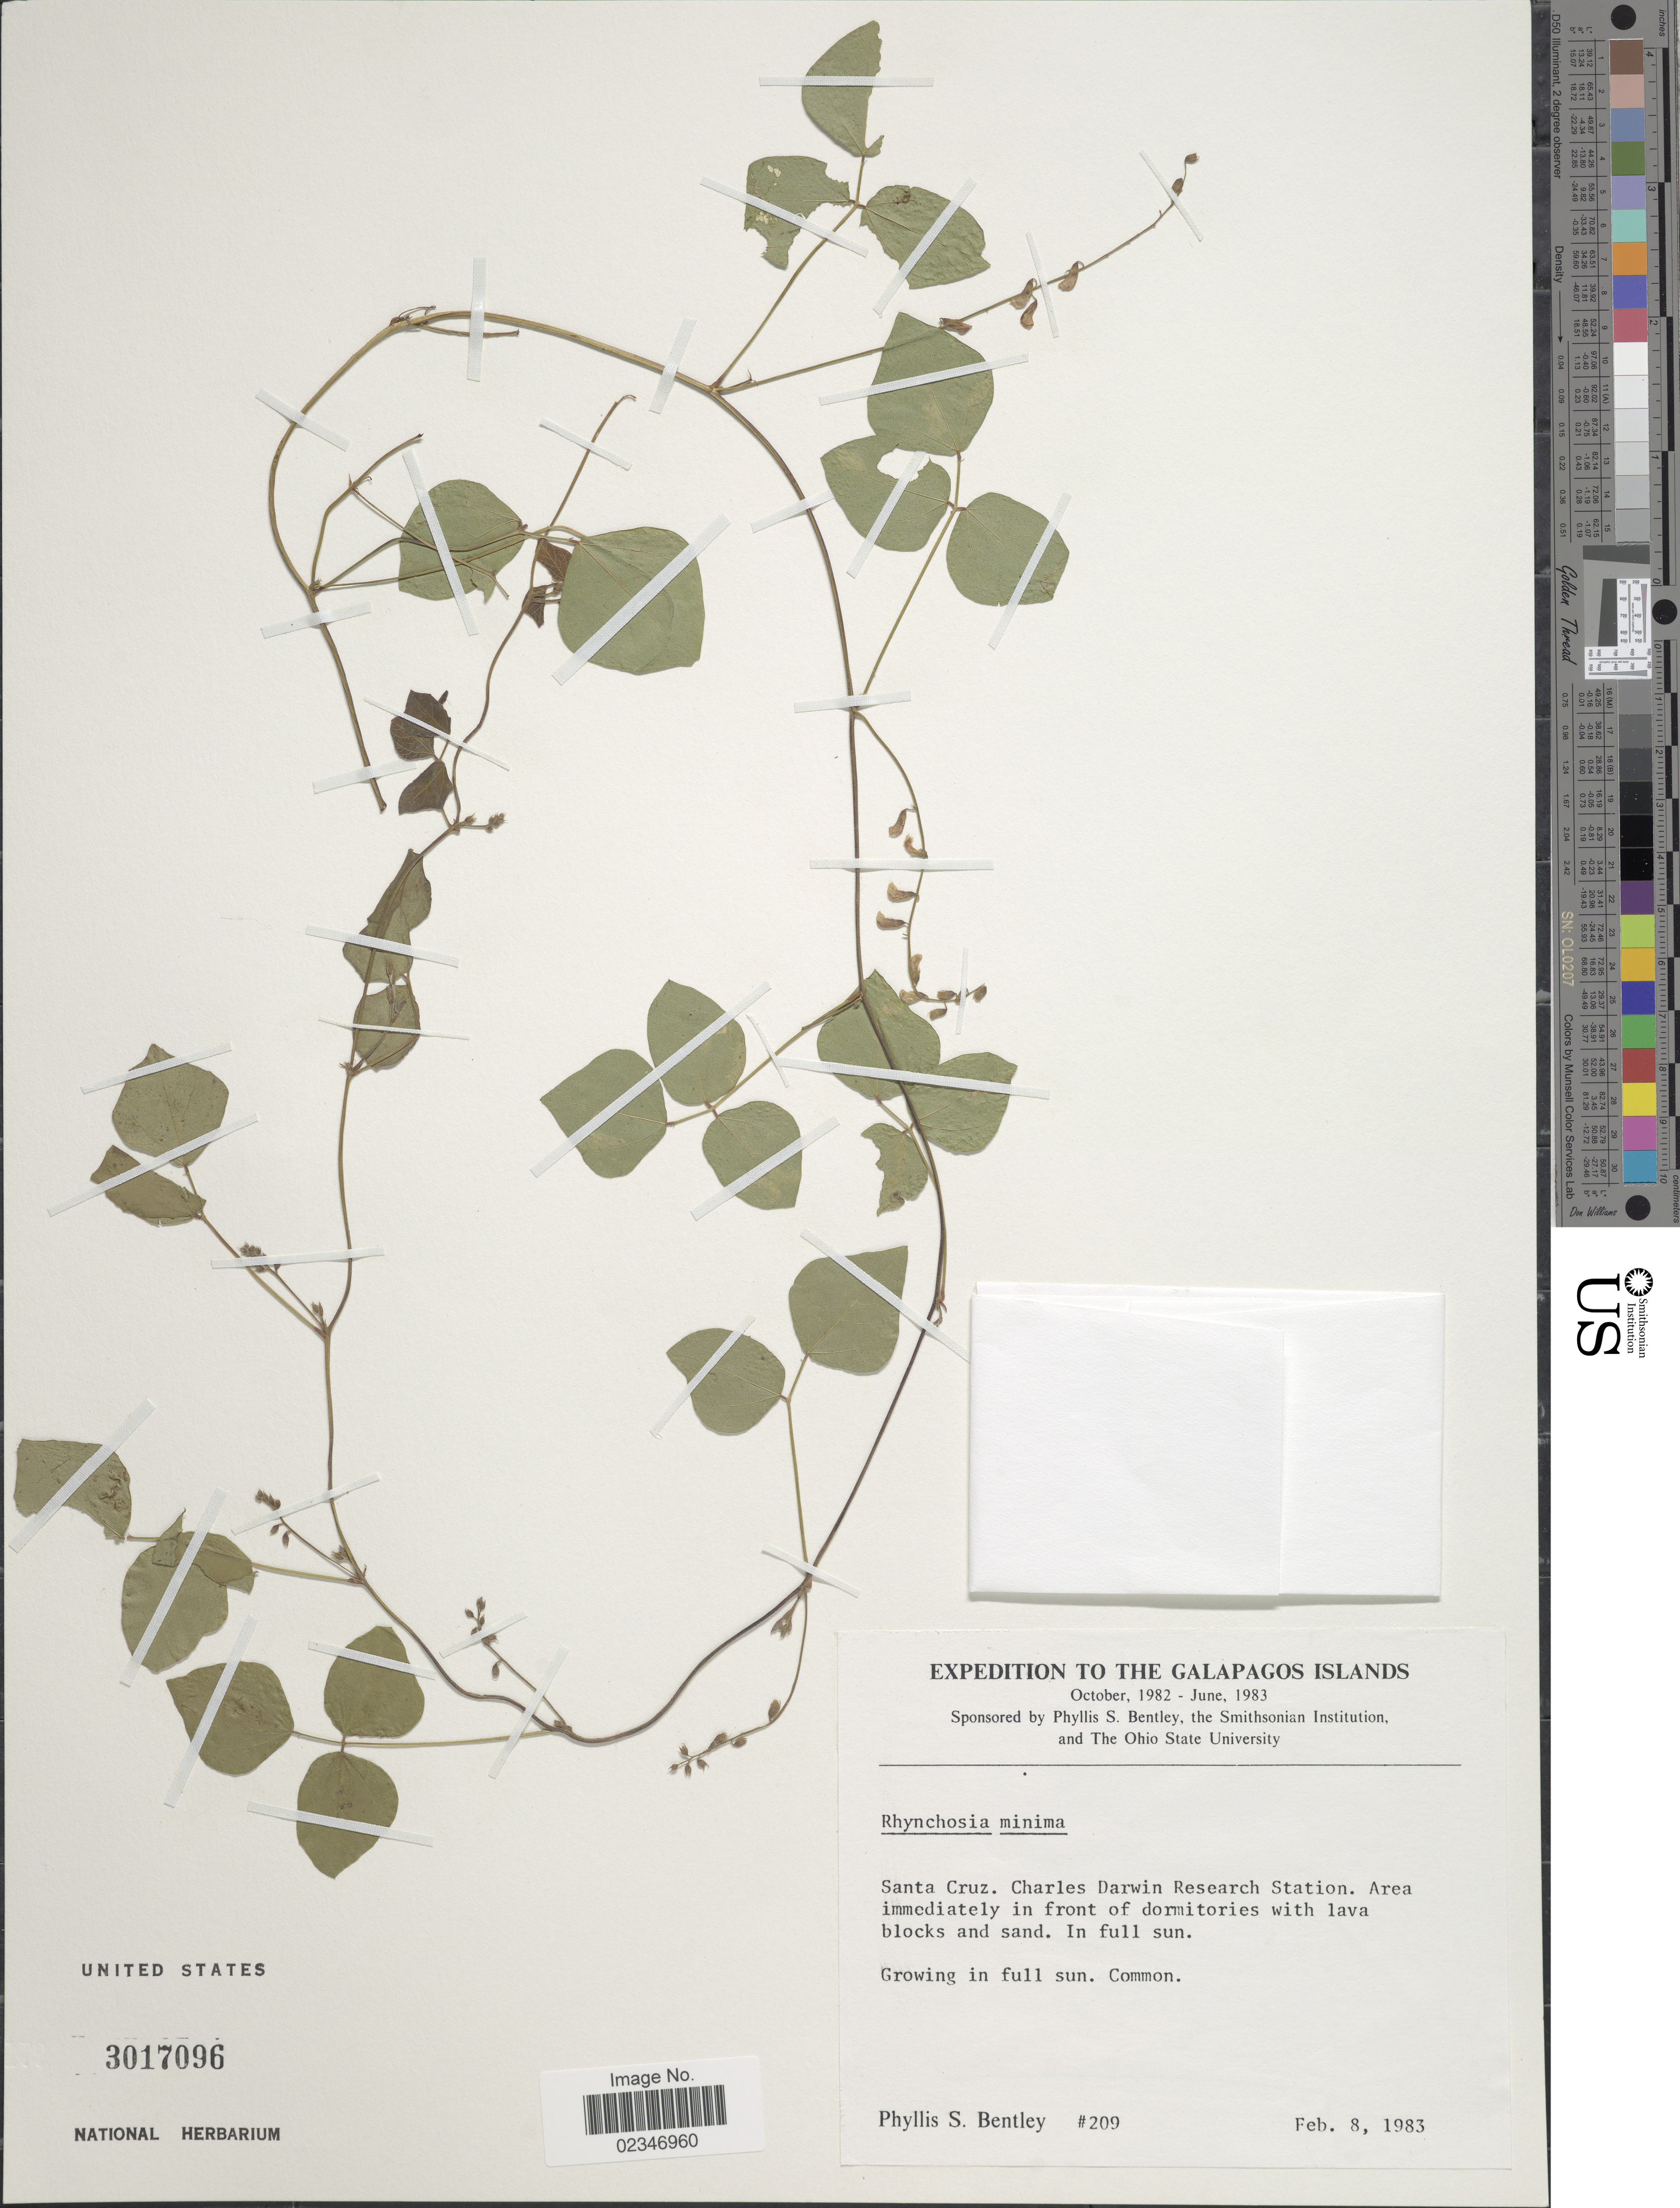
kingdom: Plantae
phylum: Tracheophyta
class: Magnoliopsida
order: Fabales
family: Fabaceae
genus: Rhynchosia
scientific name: Rhynchosia minima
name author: (L.) DC.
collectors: P. S. Bentley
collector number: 209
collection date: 1983-02-08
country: Ecuador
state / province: Colón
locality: The Galapagos Islands, Santa Cruz, Charles Darwin Research Station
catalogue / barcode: US 3017096